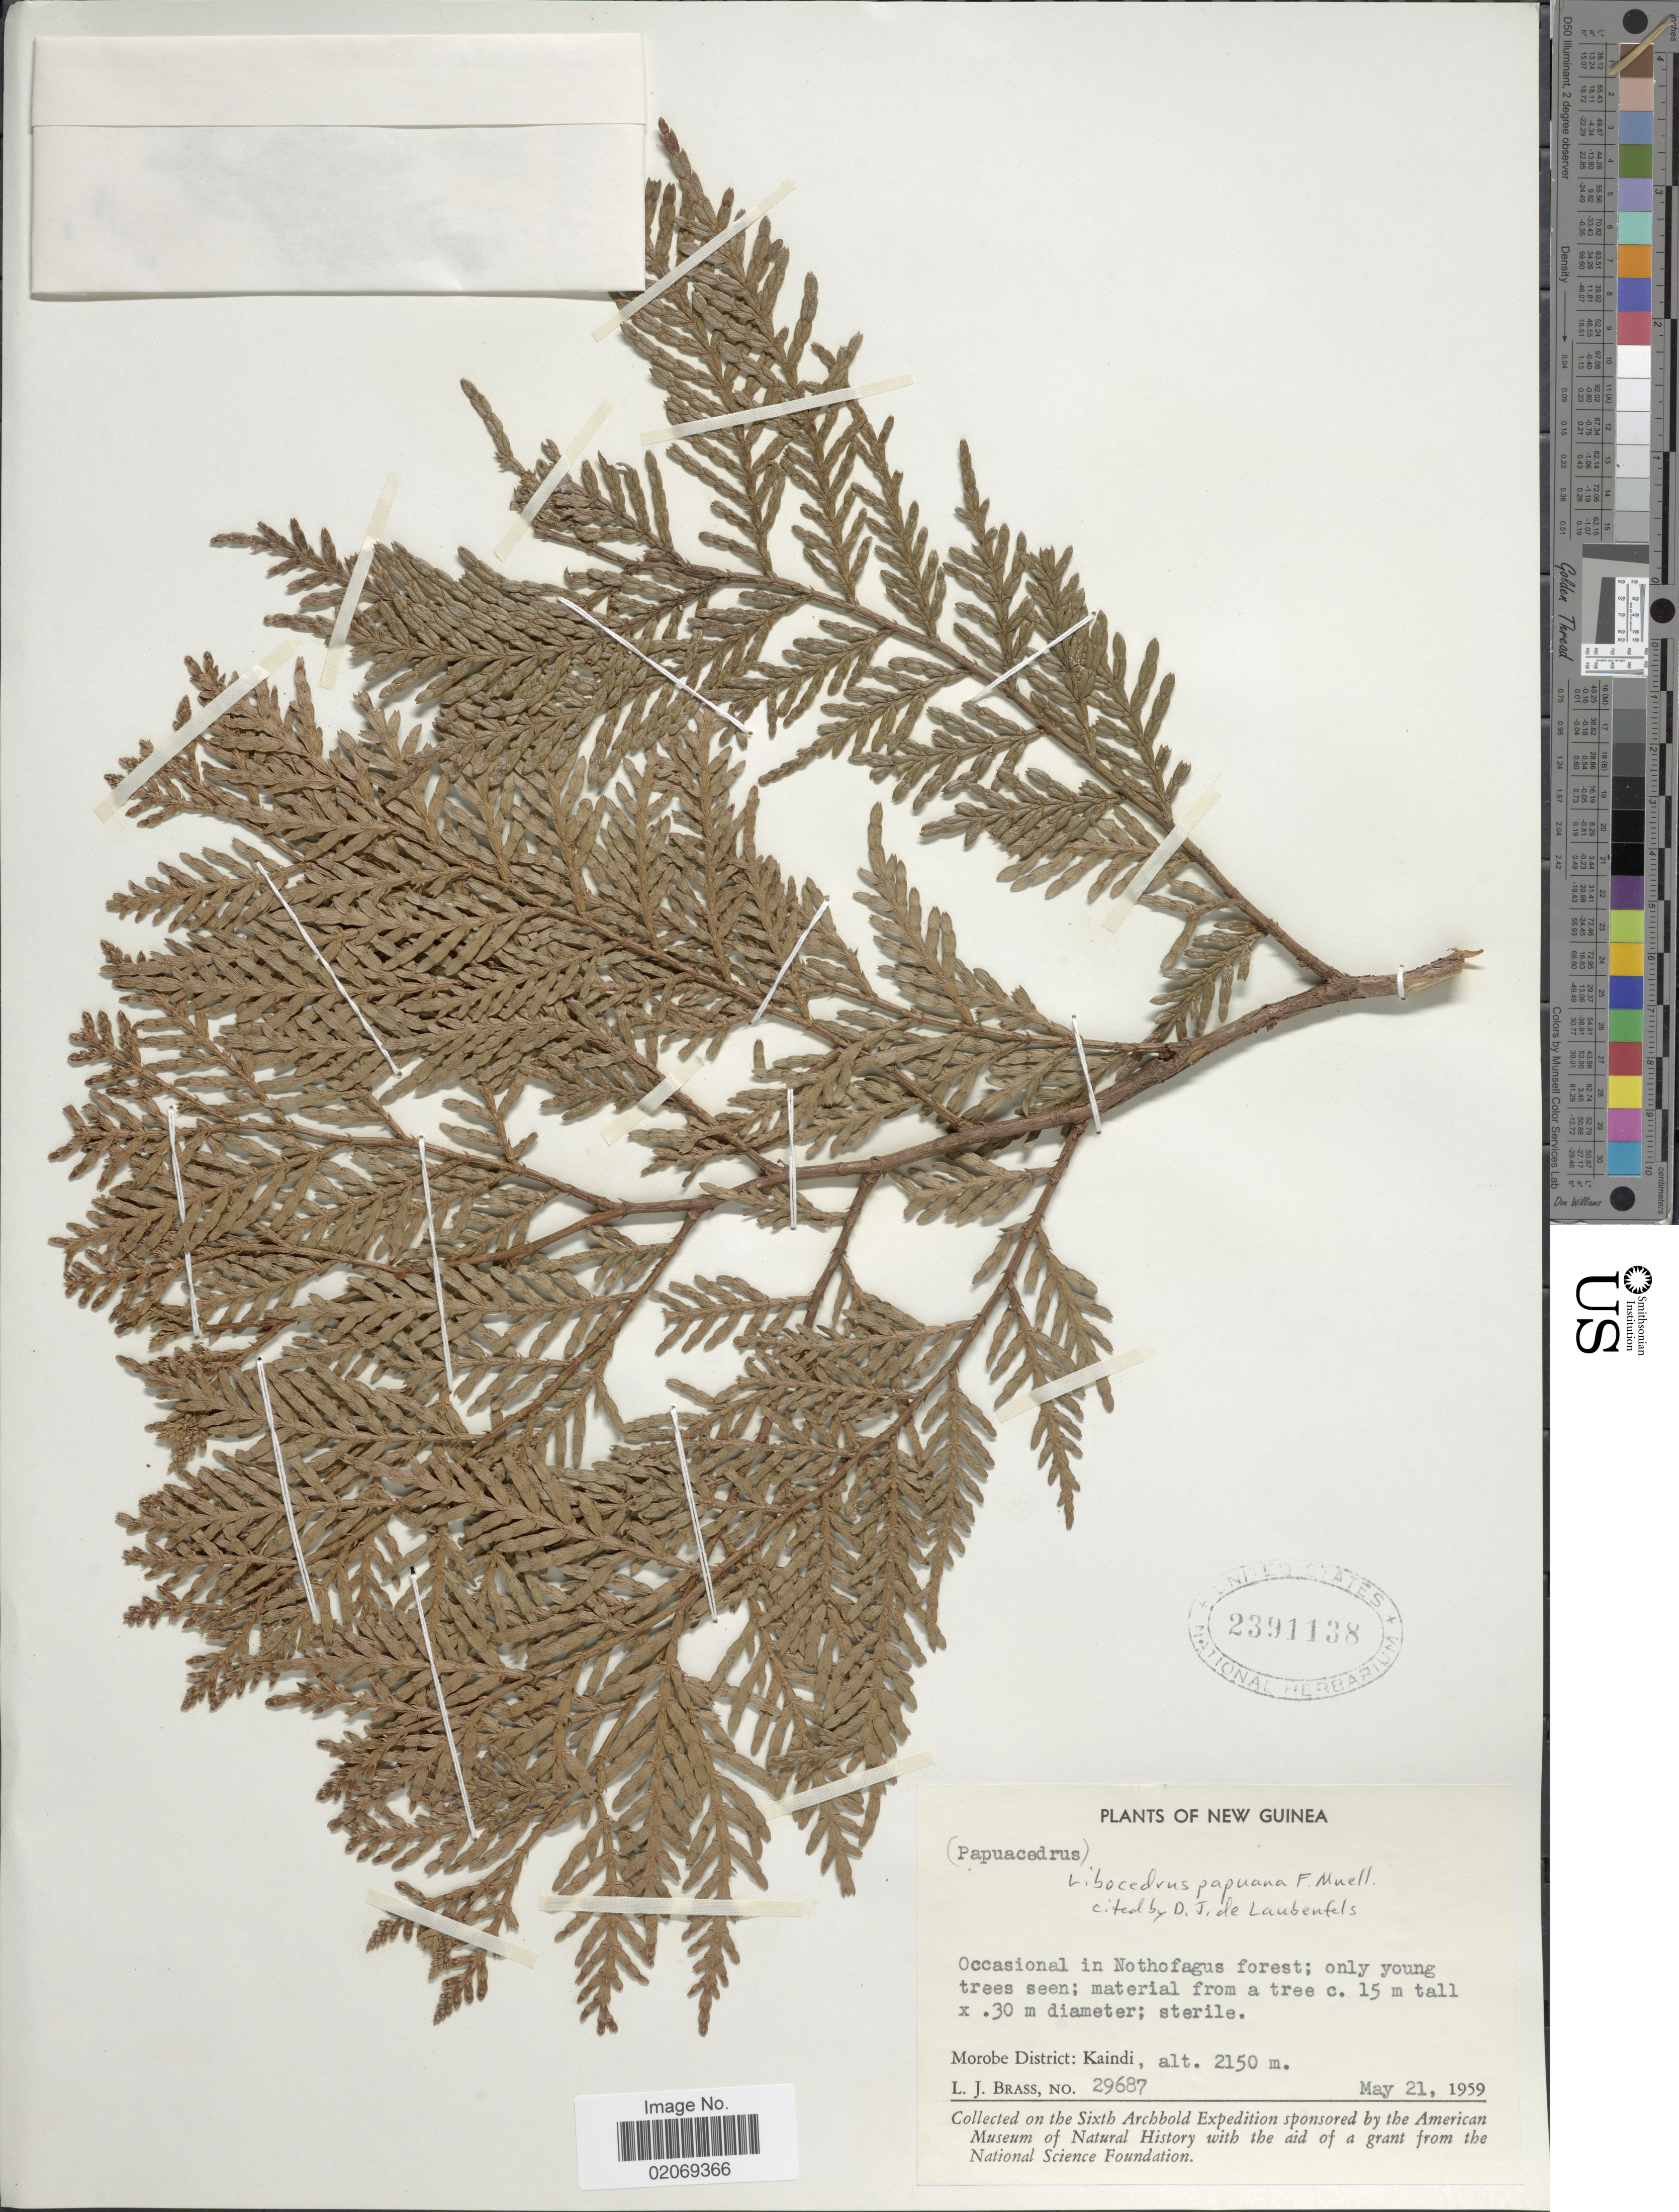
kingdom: Plantae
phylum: Tracheophyta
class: Pinopsida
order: Pinales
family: Cupressaceae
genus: Libocedrus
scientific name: Libocedrus papuana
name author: F. Muell.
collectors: L. J. Brass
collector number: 29687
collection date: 1959-05-21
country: Papua New Guinea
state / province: Morobe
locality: New Guinea, Morobe District: Kaindi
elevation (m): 2150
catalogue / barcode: US 2391138